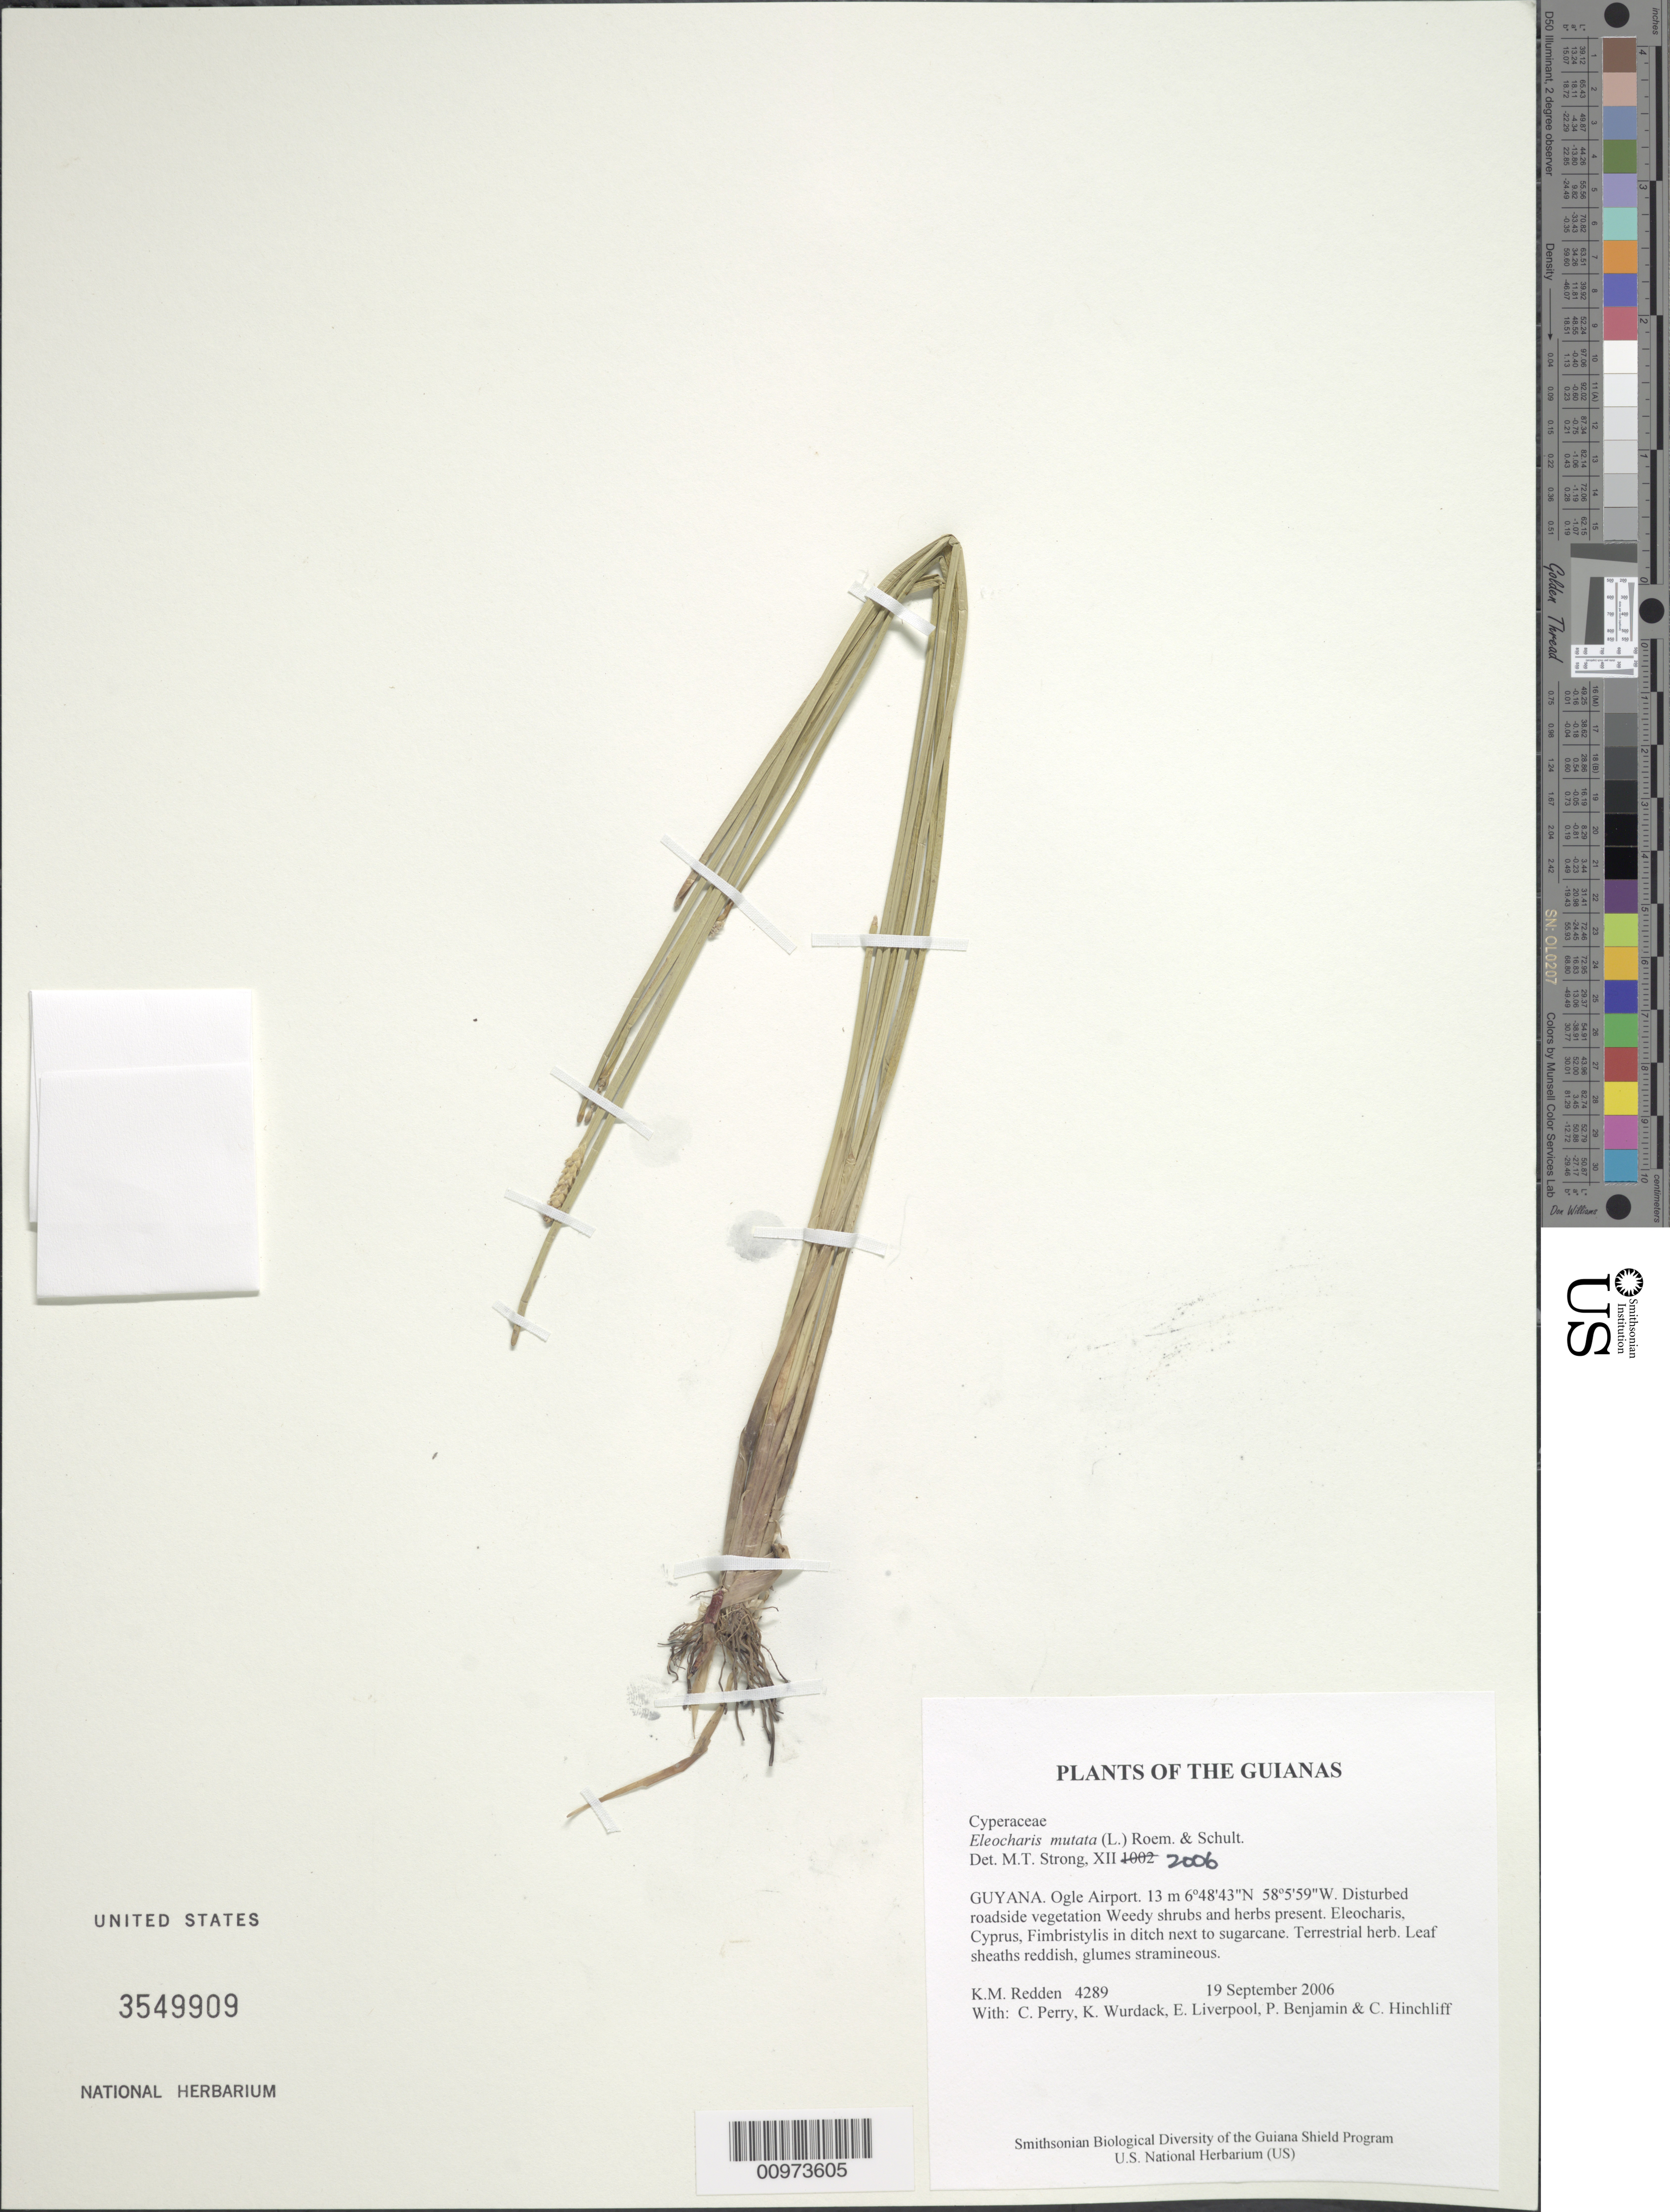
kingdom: Plantae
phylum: Tracheophyta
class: Liliopsida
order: Poales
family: Cyperaceae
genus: Eleocharis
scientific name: Eleocharis mutata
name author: (L.) Roem. & Schult.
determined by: Strong, M. T., (US), Smithsonian Institution - National Museum of Natural History (UNITED STATES)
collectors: K. M. Redden, C. Perry, K. Wurdack, E. Liverpool, P. Benjamin & C. E. Hinchliff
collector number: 4289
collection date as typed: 19 September 2006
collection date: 2006-09-19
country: Guyana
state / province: Demerara-Mahaica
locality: Ogle Airport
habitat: Disturbed roadside vegetation. Weedy shrubs and herbs present. Eleocharis, Cyprus, Fimbristylis in ditch next to sugarcane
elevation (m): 13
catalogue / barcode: US 3549909